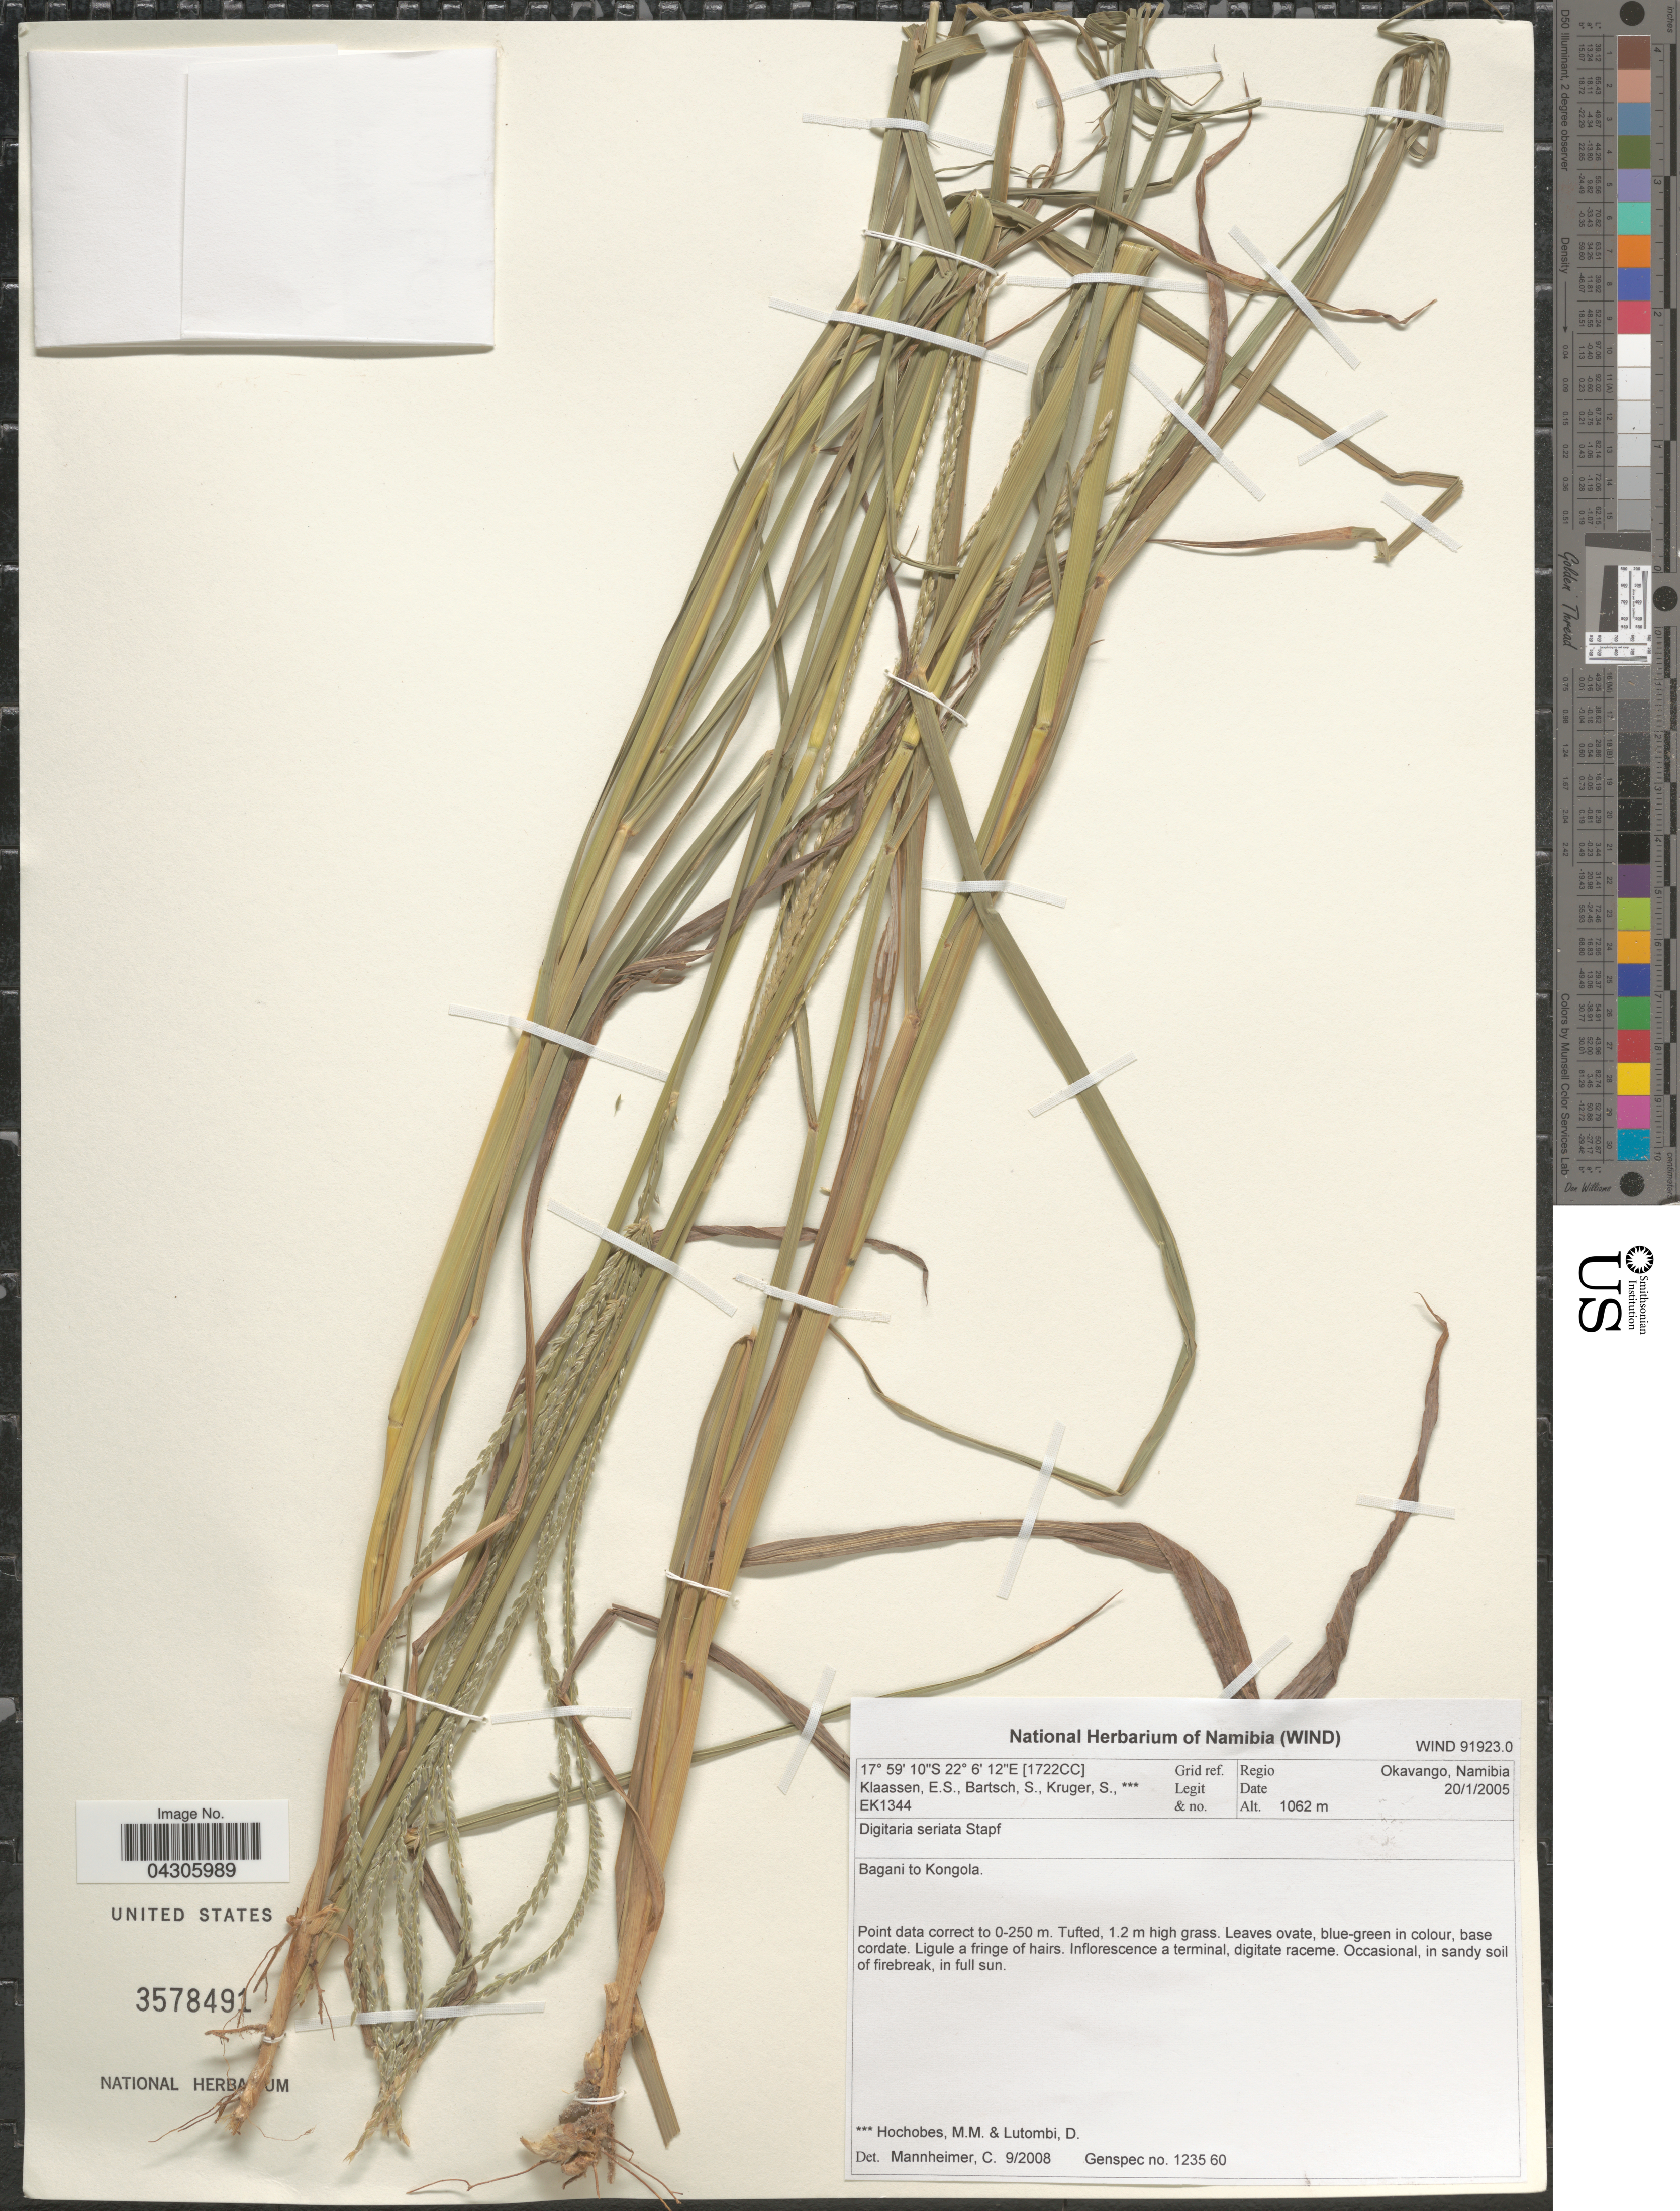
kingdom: Plantae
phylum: Tracheophyta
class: Liliopsida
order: Poales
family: Poaceae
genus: Digitaria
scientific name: Digitaria seriata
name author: Stapf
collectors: E. S. Klaassen, S. Bartsch, S. Kruger, M. Hochobes & D. Lutombi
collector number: EK1344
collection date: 2005-01-20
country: Namibia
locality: [1722CC] Grid ref. Regio Okavango. Bagani to Kongola.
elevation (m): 1062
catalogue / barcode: US 3578491